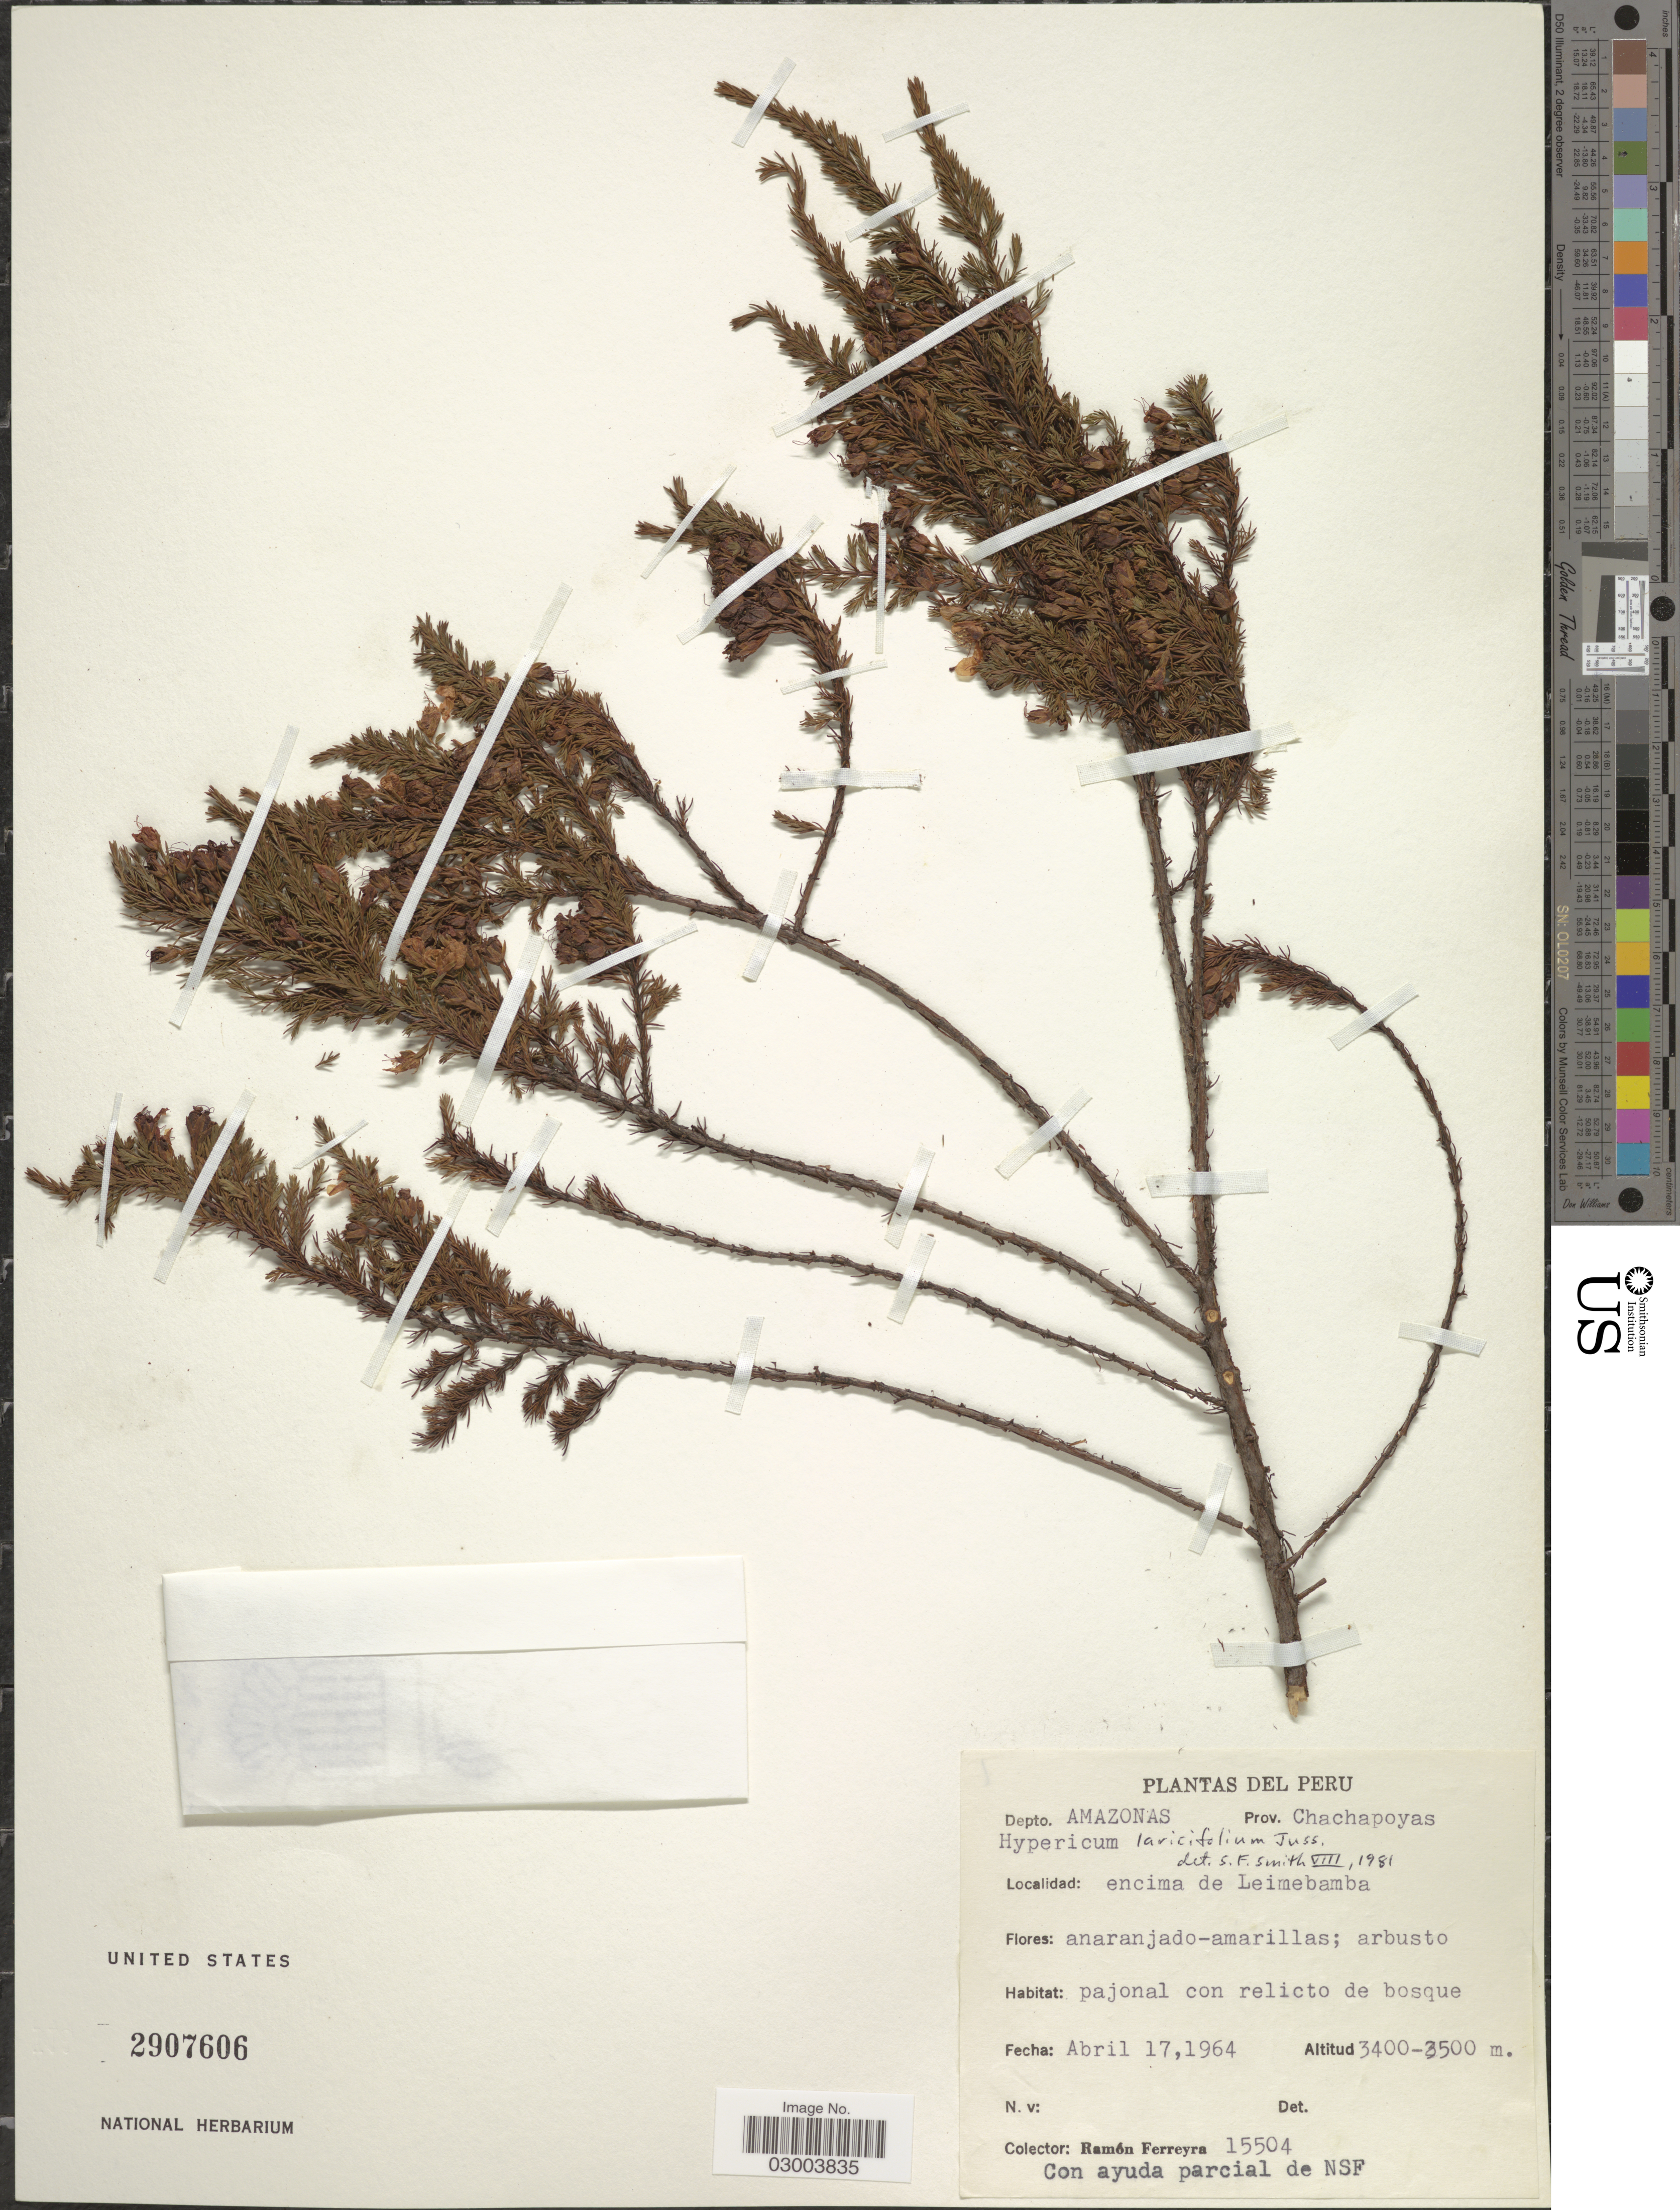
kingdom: Plantae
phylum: Tracheophyta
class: Magnoliopsida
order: Malpighiales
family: Hypericaceae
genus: Hypericum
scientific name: Hypericum laricifolium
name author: Juss.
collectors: R. A. Ferreyra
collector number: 15504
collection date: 1964-04-17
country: Peru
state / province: Amazonas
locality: Depto. Amazonas, Prov. Chachapoyas, encima de Leimebamba.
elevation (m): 3400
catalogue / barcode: US 2907606